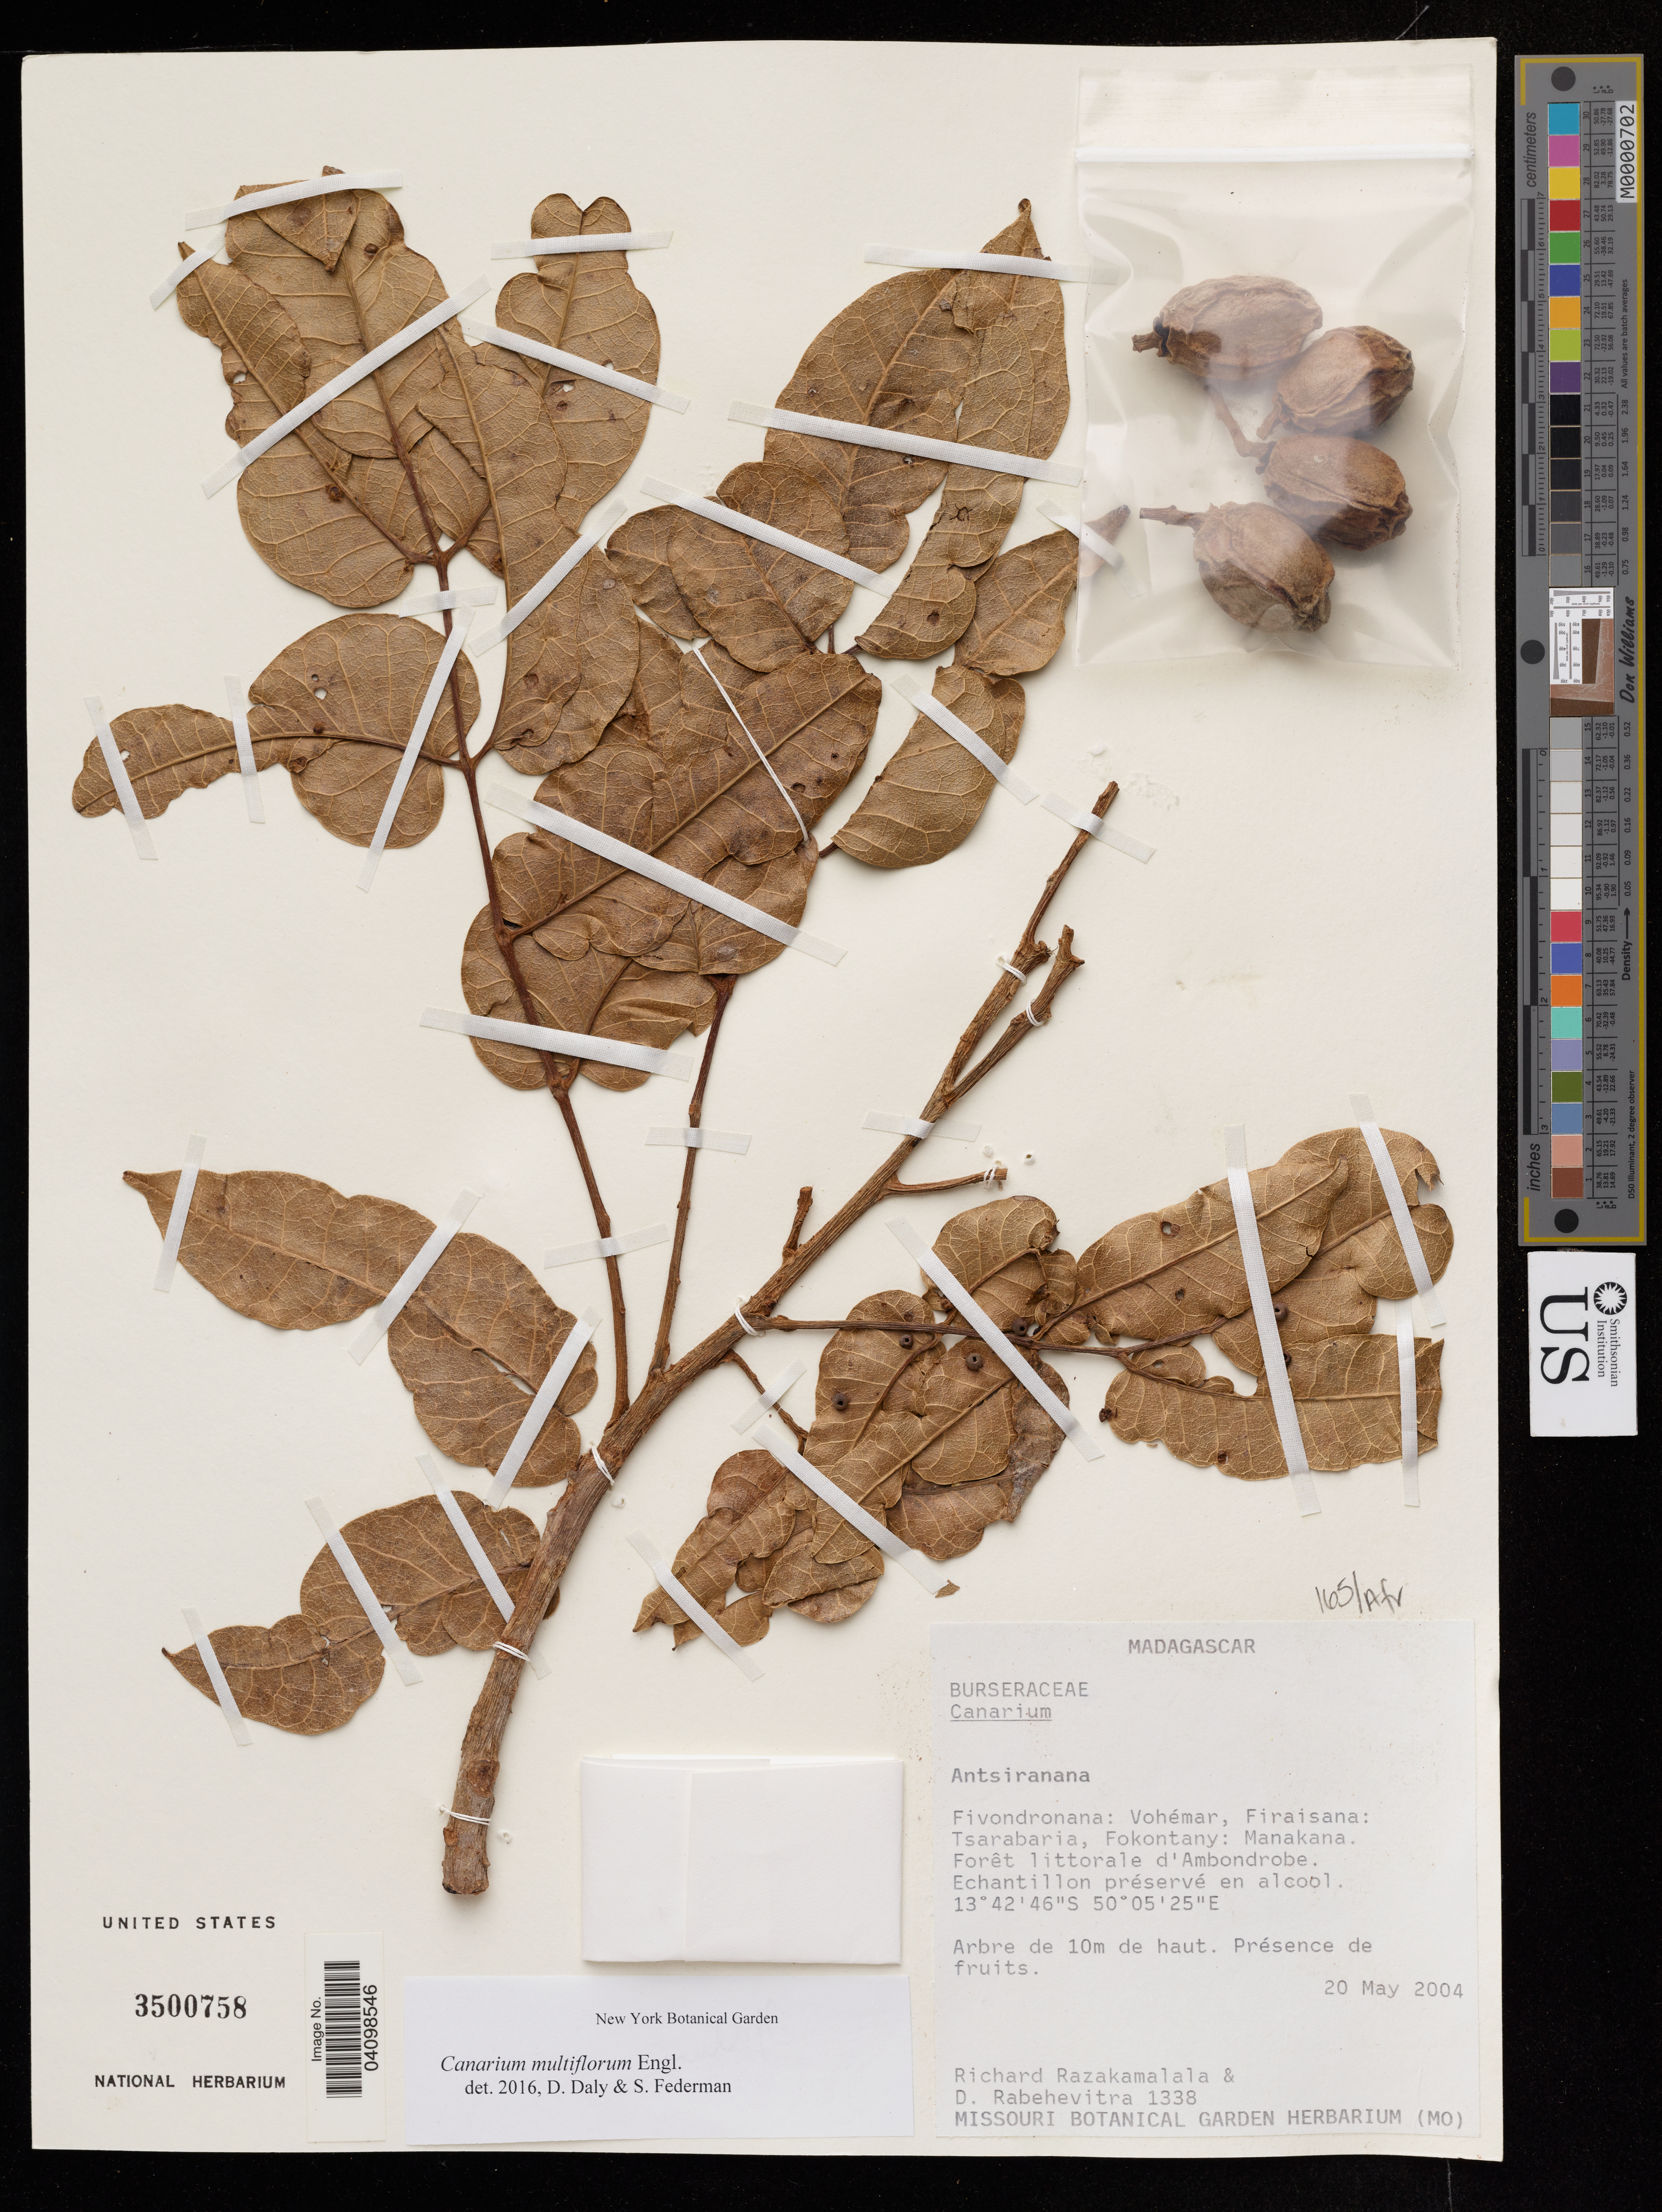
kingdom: Plantae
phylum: Tracheophyta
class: Magnoliopsida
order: Sapindales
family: Burseraceae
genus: Canarium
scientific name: Canarium multiflorum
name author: Engl.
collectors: R. Razakamalala & D. Rabehevitra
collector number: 1338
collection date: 2004-05-20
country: Madagascar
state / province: Antsiranana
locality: Fivondronana: Vohémar, Firaisana: Tsarabaria, Fokontany: Manakana.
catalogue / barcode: US 3500758